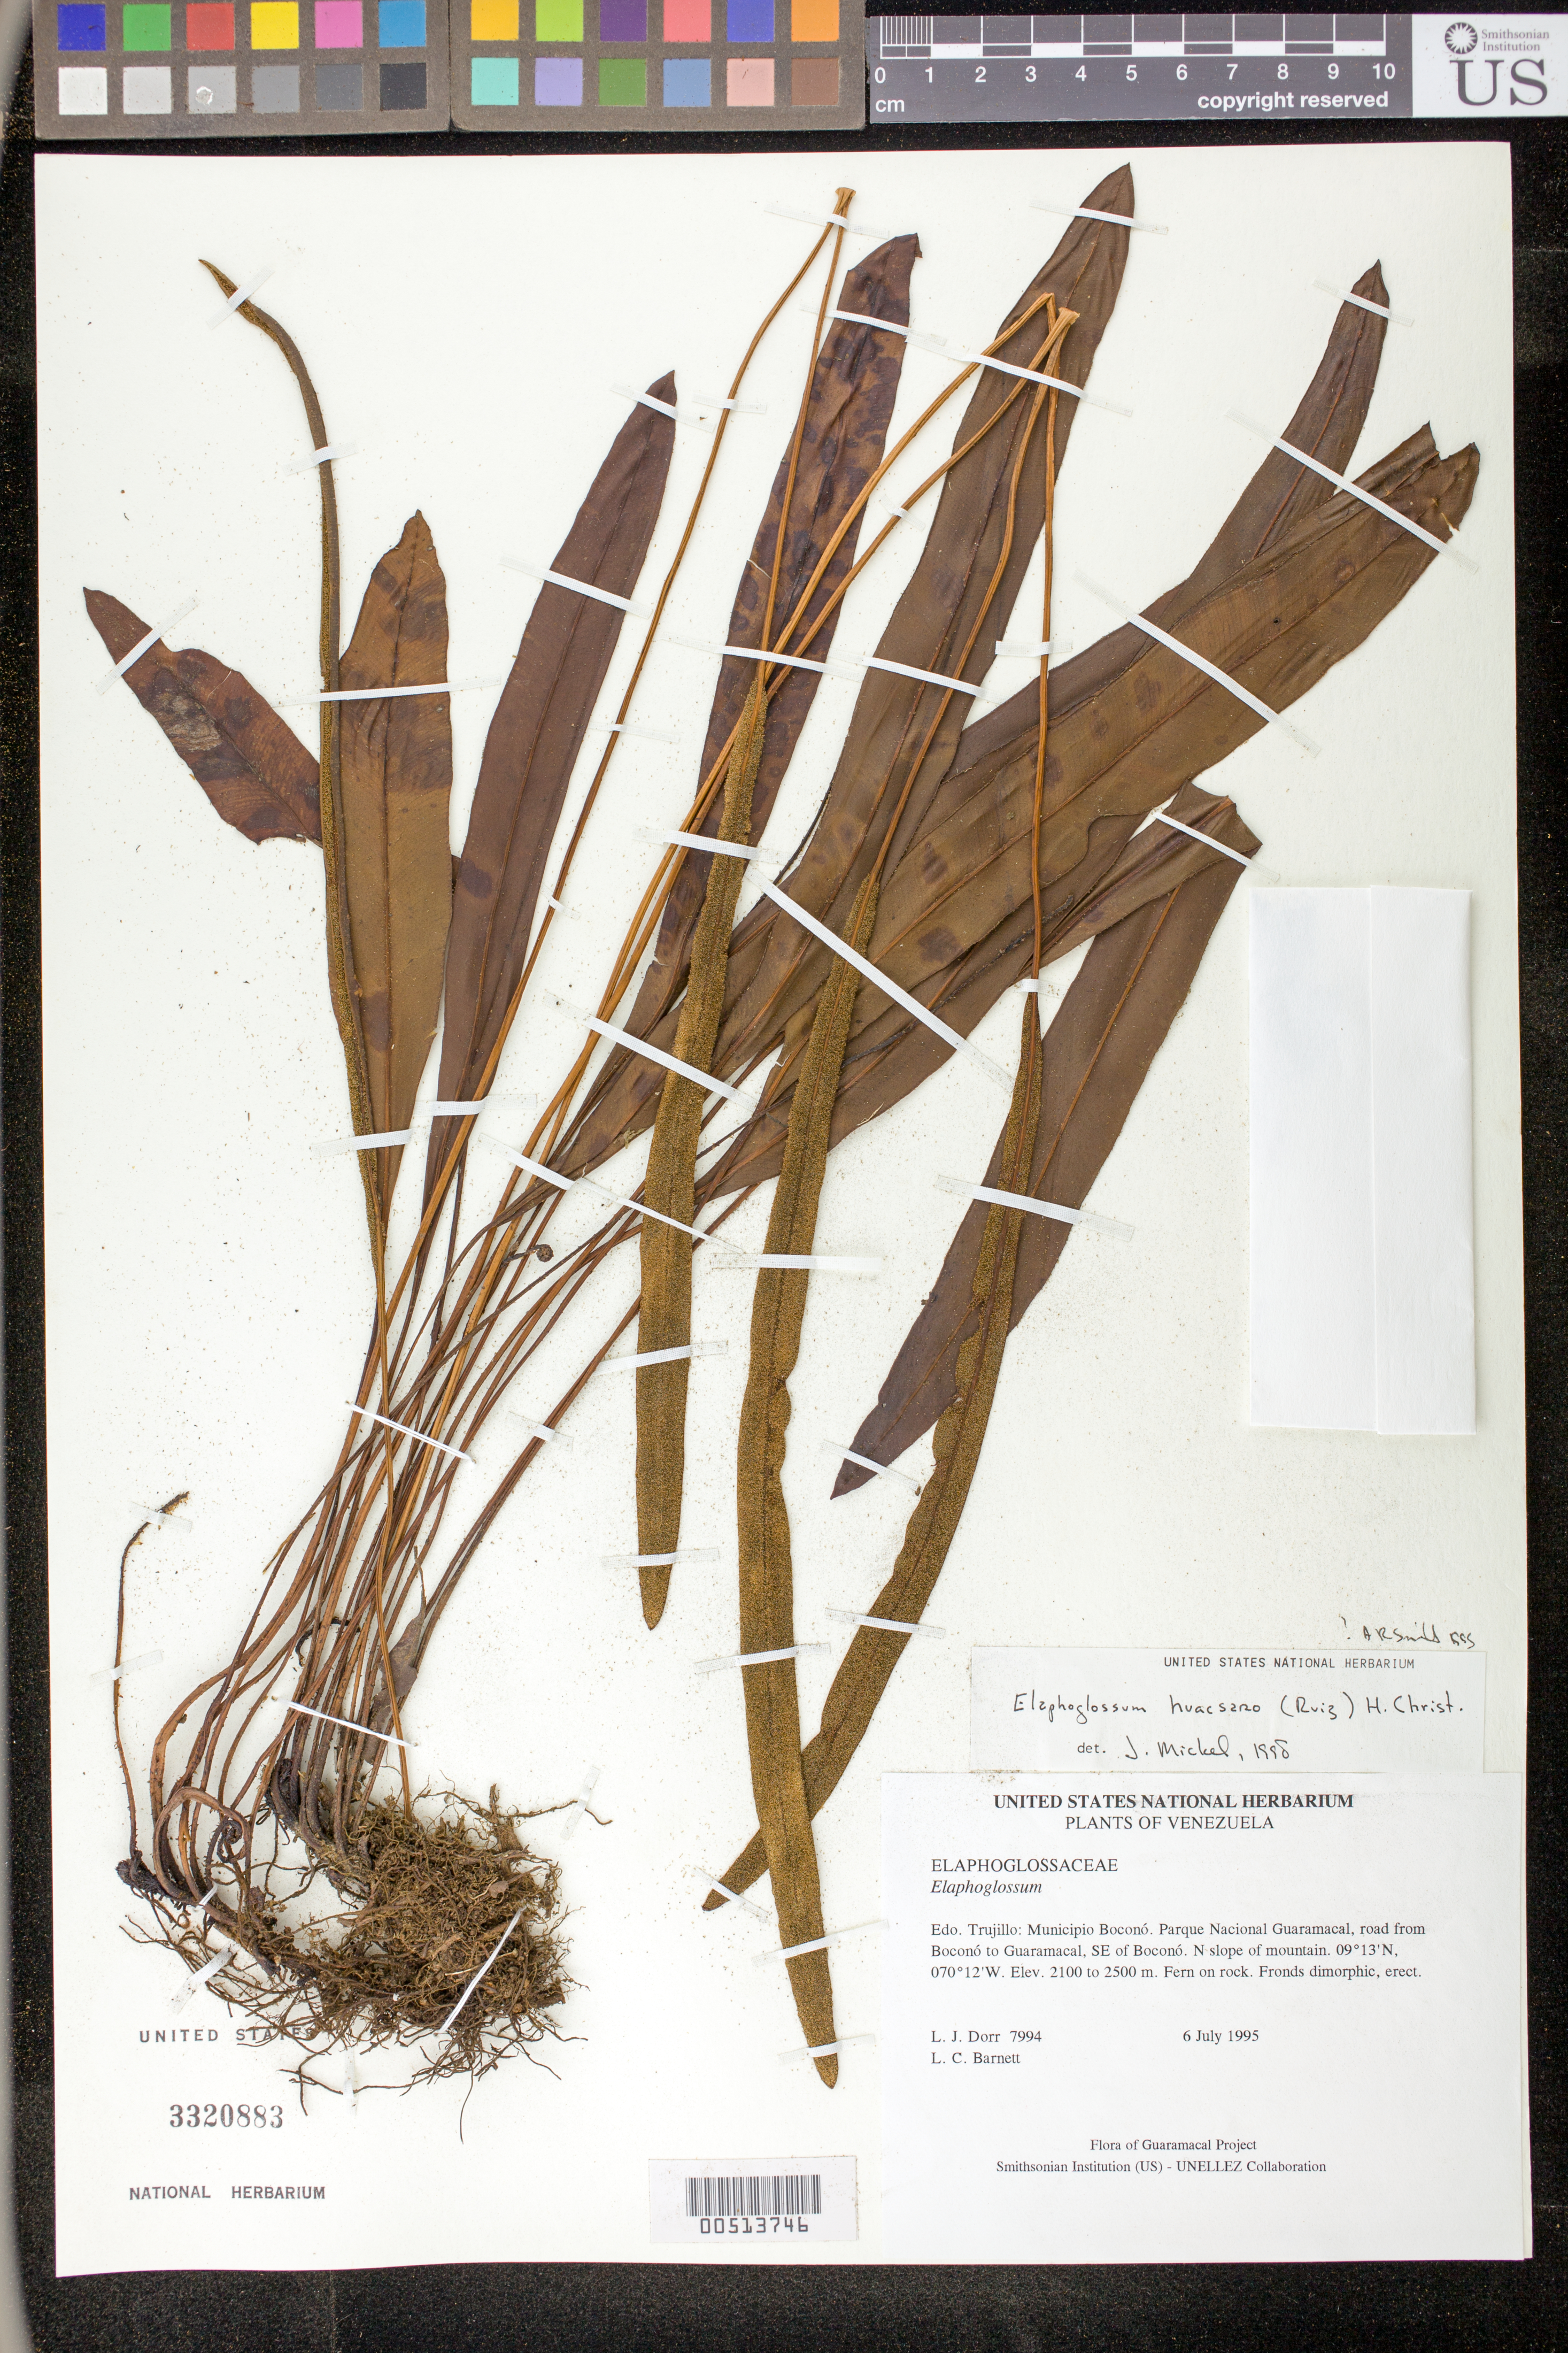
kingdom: Plantae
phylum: Tracheophyta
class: Polypodiopsida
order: Polypodiales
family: Dryopteridaceae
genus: Elaphoglossum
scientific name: Elaphoglossum huacsaro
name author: (Ruiz) Christ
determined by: Mickel, J. T., (NY), New York Botanical Garden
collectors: L. J. Dorr & L. C. Barnett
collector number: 7994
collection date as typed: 06 Jul 1995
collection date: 1995-07-06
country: Venezuela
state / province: Trujillo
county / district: Boconó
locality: Parque Nacional Guaramacal, road from Boconó to Guaramacal, SE of Boconó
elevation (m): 2100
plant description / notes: NY, PORT, UC, US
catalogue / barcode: US 3320883